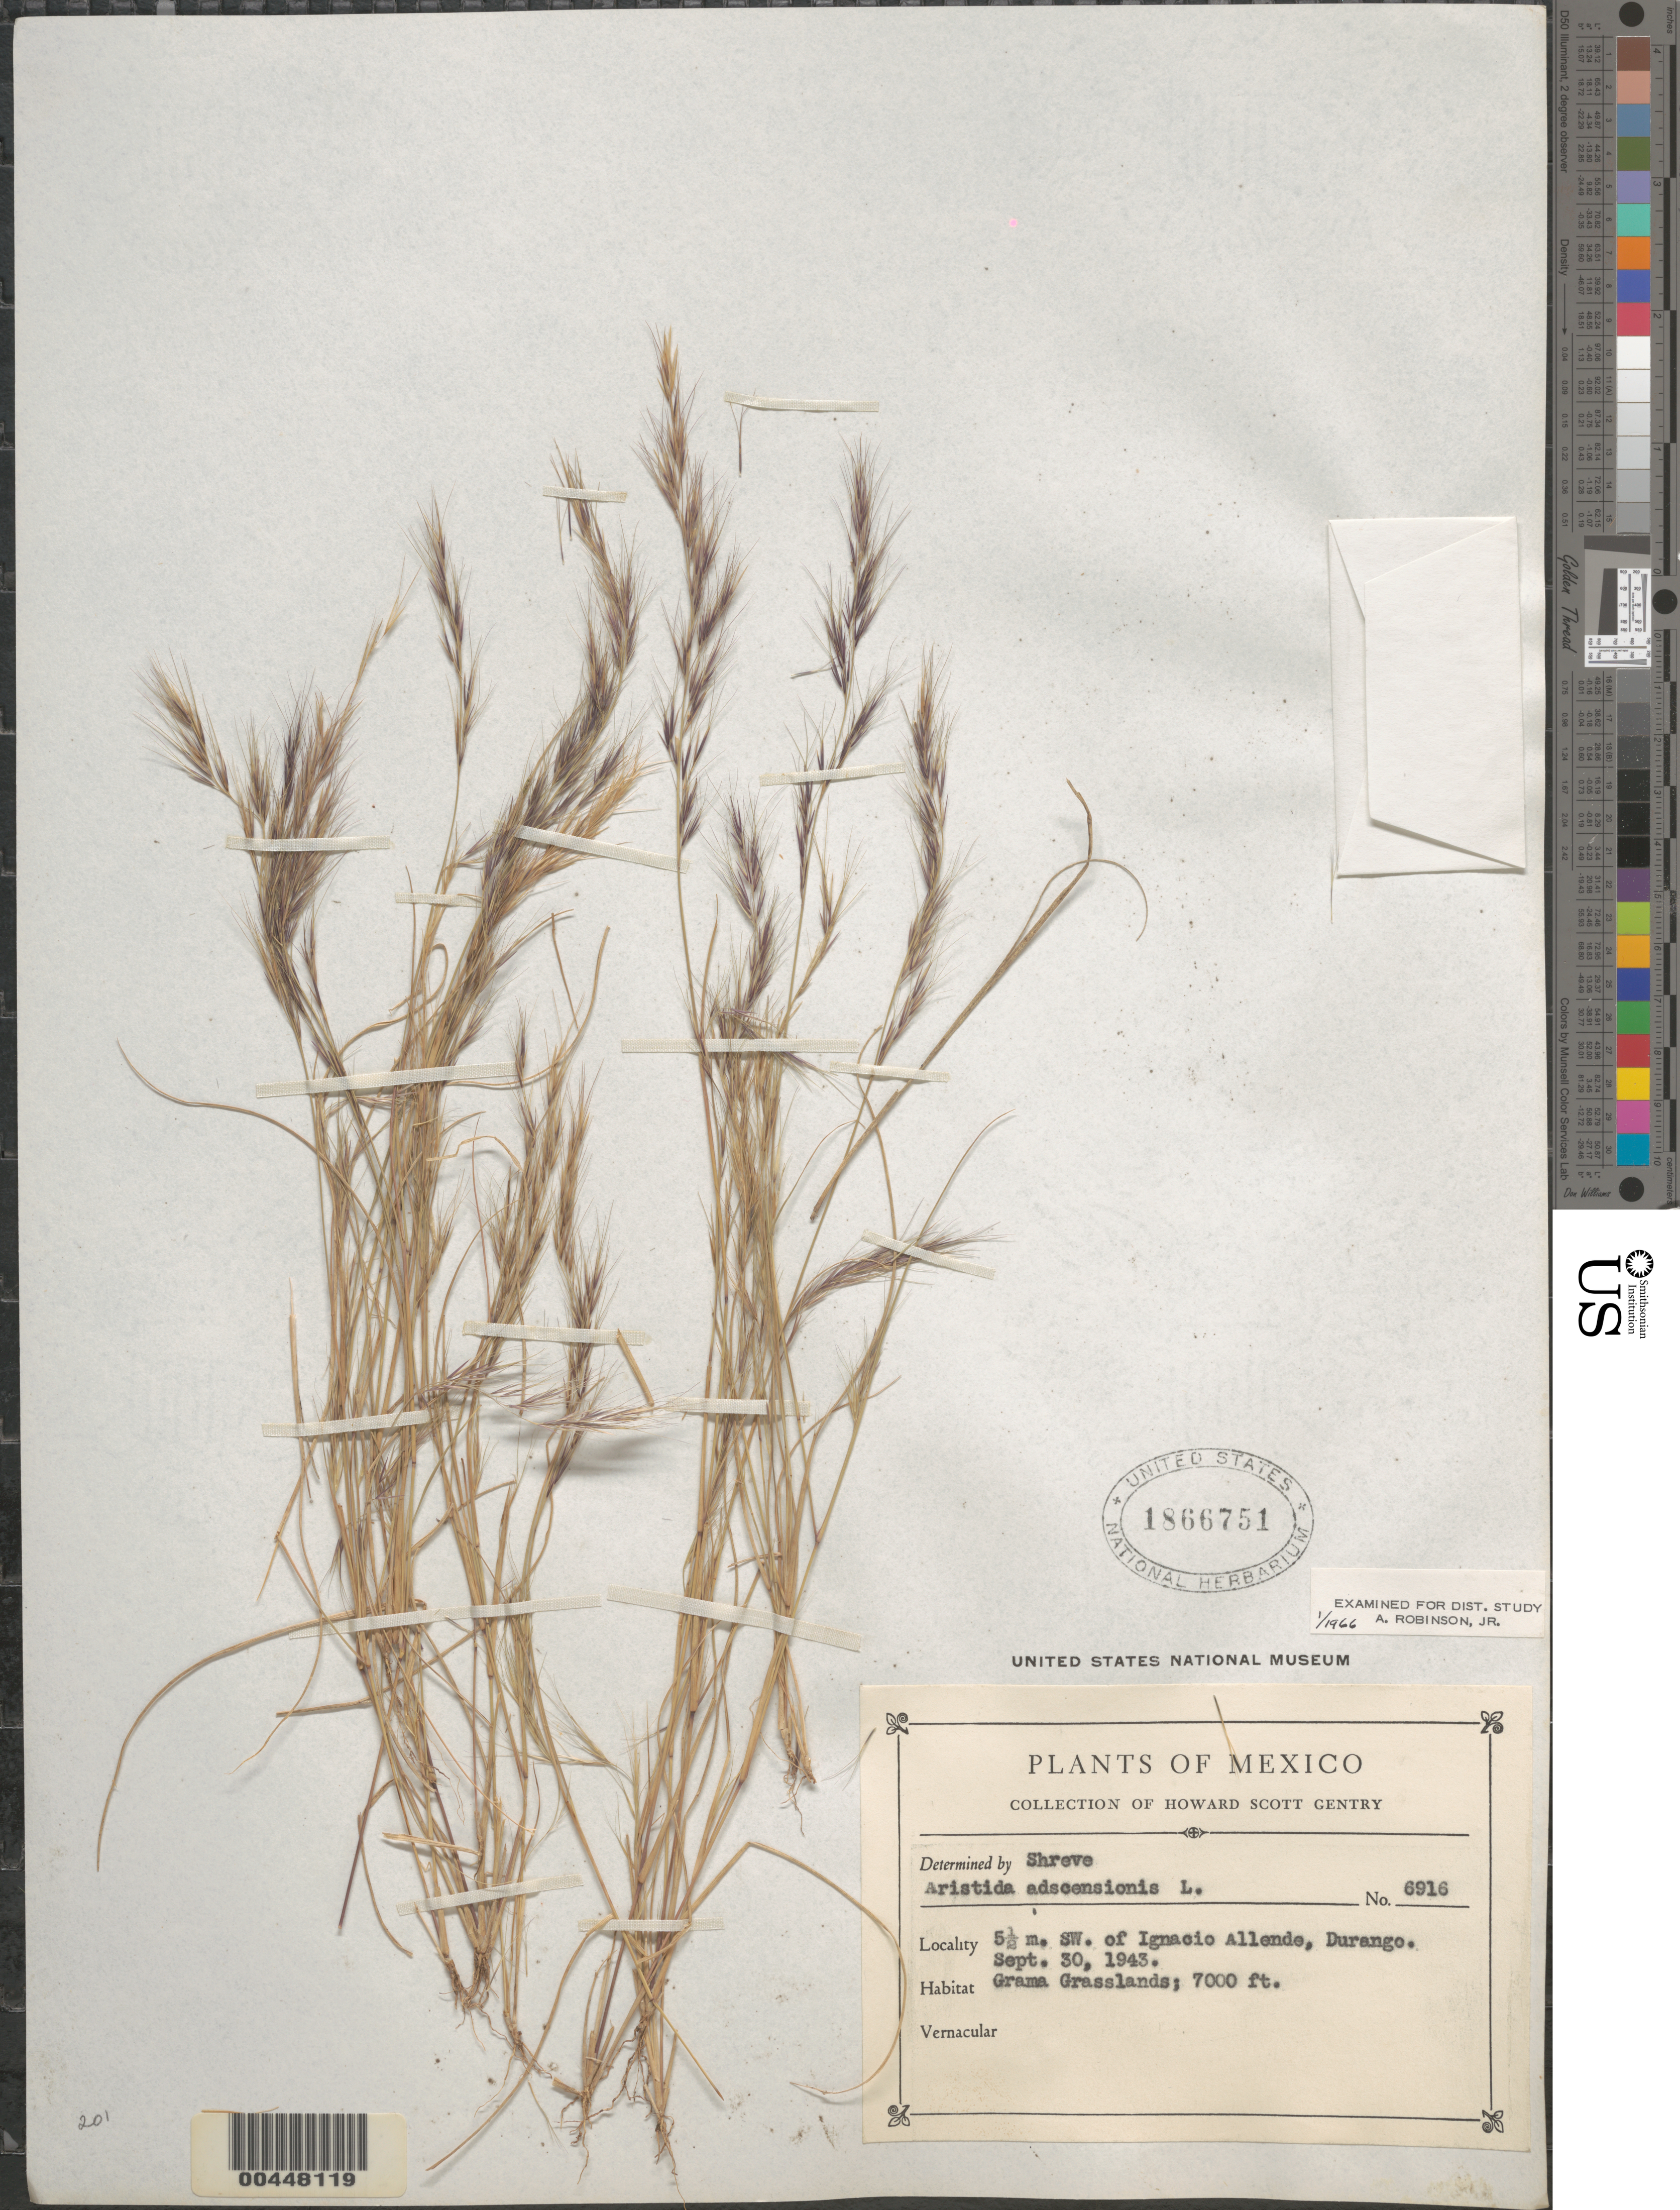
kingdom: Plantae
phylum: Tracheophyta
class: Liliopsida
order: Poales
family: Poaceae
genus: Aristida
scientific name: Aristida adscensionis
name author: L.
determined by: Shreve, --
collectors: H. S. Gentry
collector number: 6916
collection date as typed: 30 Sep 1943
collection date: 1943-09-30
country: Mexico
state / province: Durango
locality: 5.5 mi SW of Ignacio Allende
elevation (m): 2134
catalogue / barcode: US 1866751